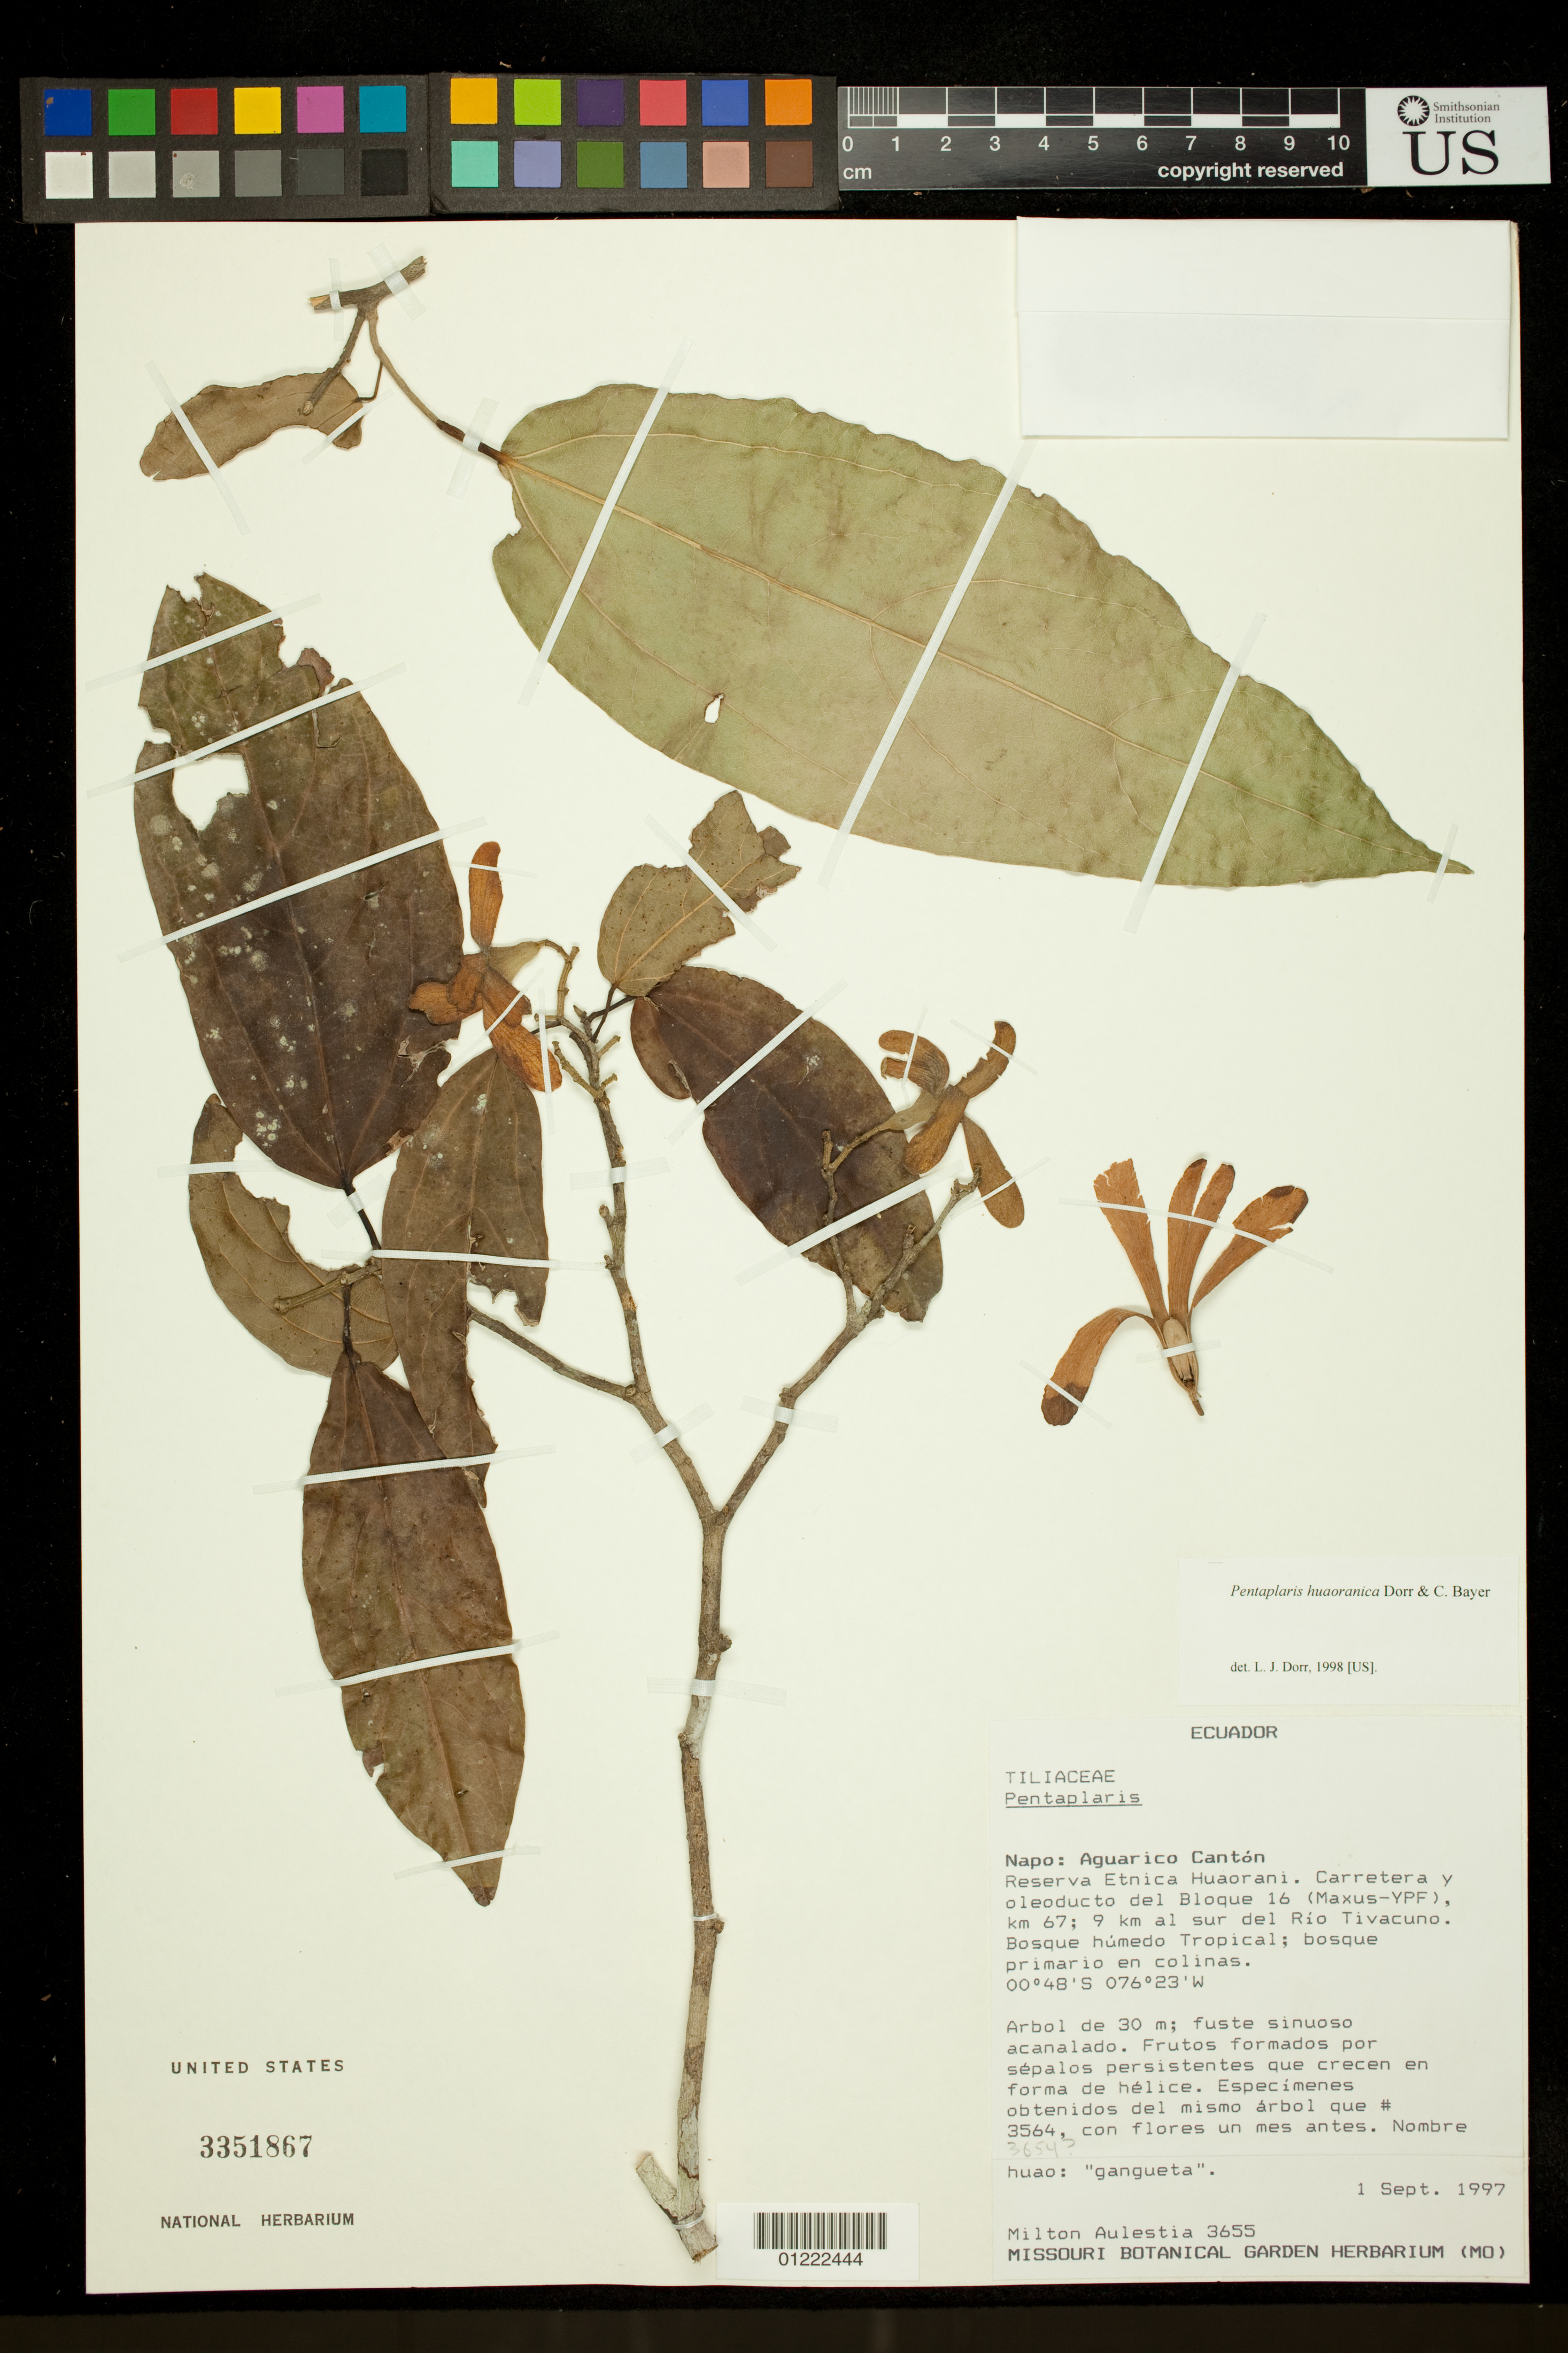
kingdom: Plantae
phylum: Tracheophyta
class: Magnoliopsida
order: Malvales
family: Malvaceae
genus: Pentaplaris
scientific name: Pentaplaris huaoranica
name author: Dorr & C. Bayer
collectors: M. Aulestia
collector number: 3655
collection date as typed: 9/1/1997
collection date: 1997-09-01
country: Ecuador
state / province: Napo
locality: Napo: Aguarico Cantón, Reserva Etnica Huaorani. Carretera y oleoducto del Bloque 16 (Maxus-YPF), km 67; 9 km al sur del Rio Tivacuno. Bosque humedo Tropical; bosque primario en colinas.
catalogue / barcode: US 3351867